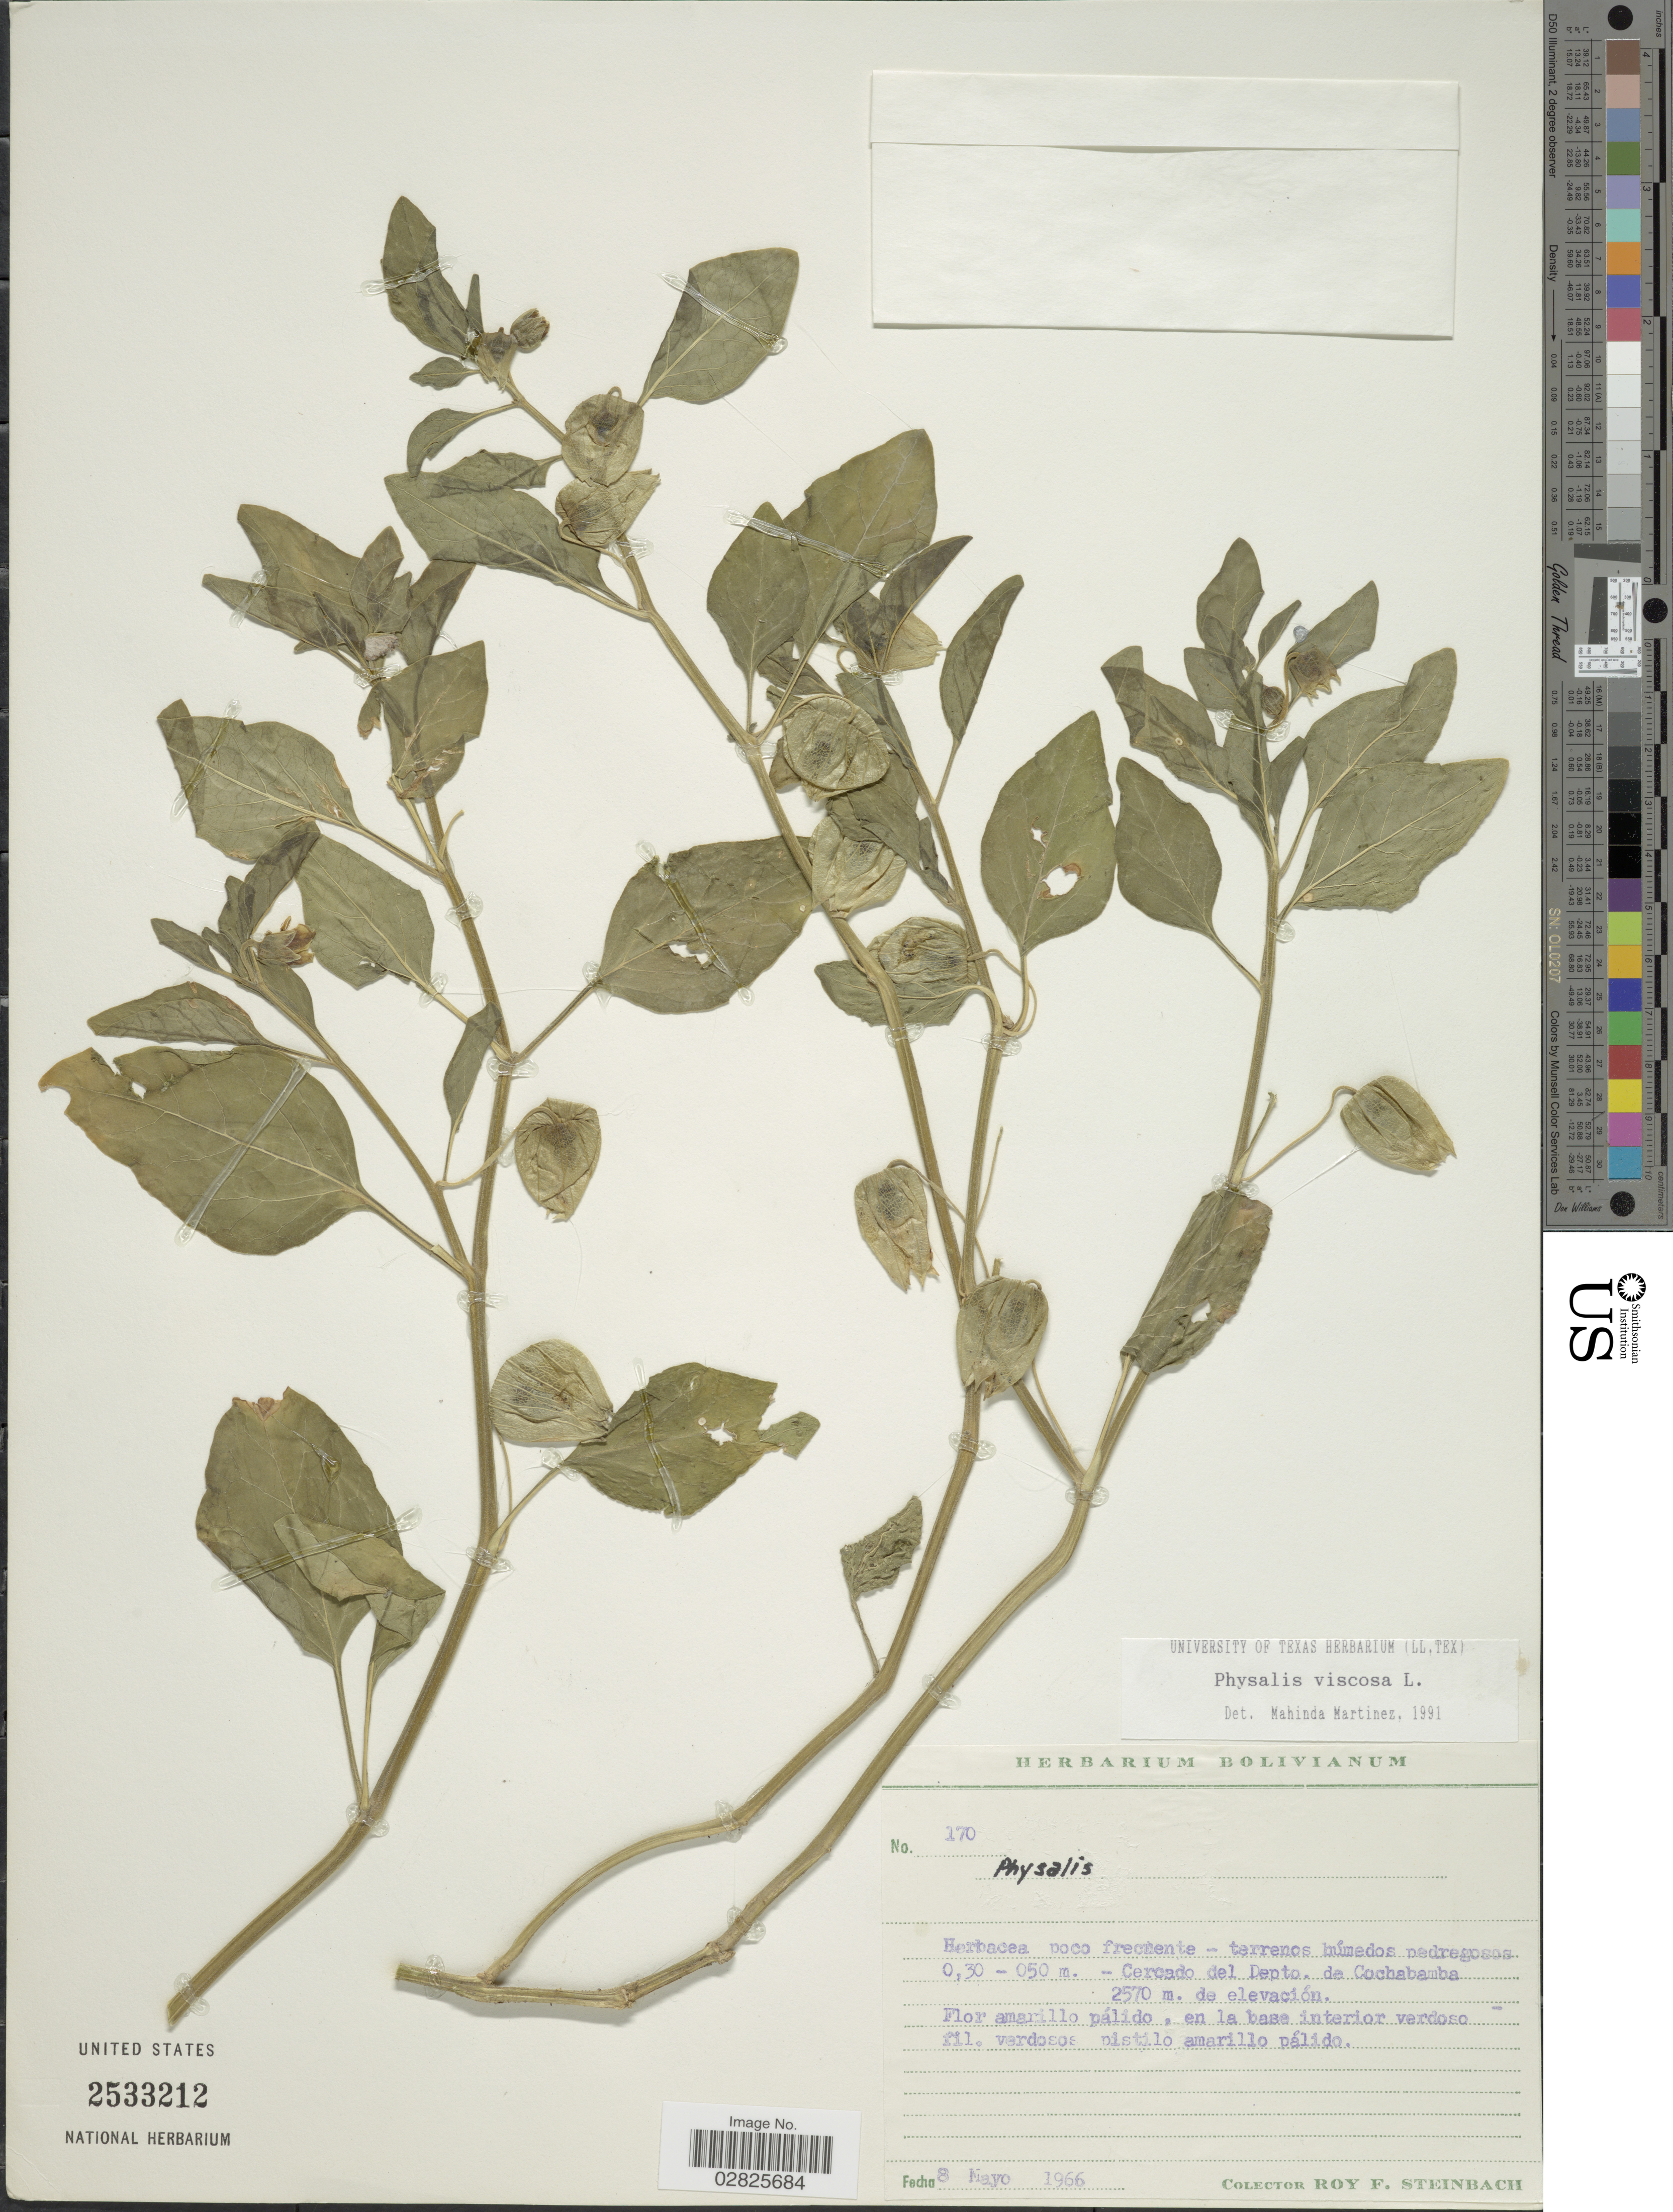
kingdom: Plantae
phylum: Tracheophyta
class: Magnoliopsida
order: Solanales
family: Solanaceae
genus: Physalis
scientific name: Physalis viscosa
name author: L.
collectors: R. F. Steinbach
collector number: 170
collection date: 1966-05-08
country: Bolivia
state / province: Cochabamba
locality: Cercado del Depto. de Cochabamba.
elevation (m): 2570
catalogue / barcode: US 2533212